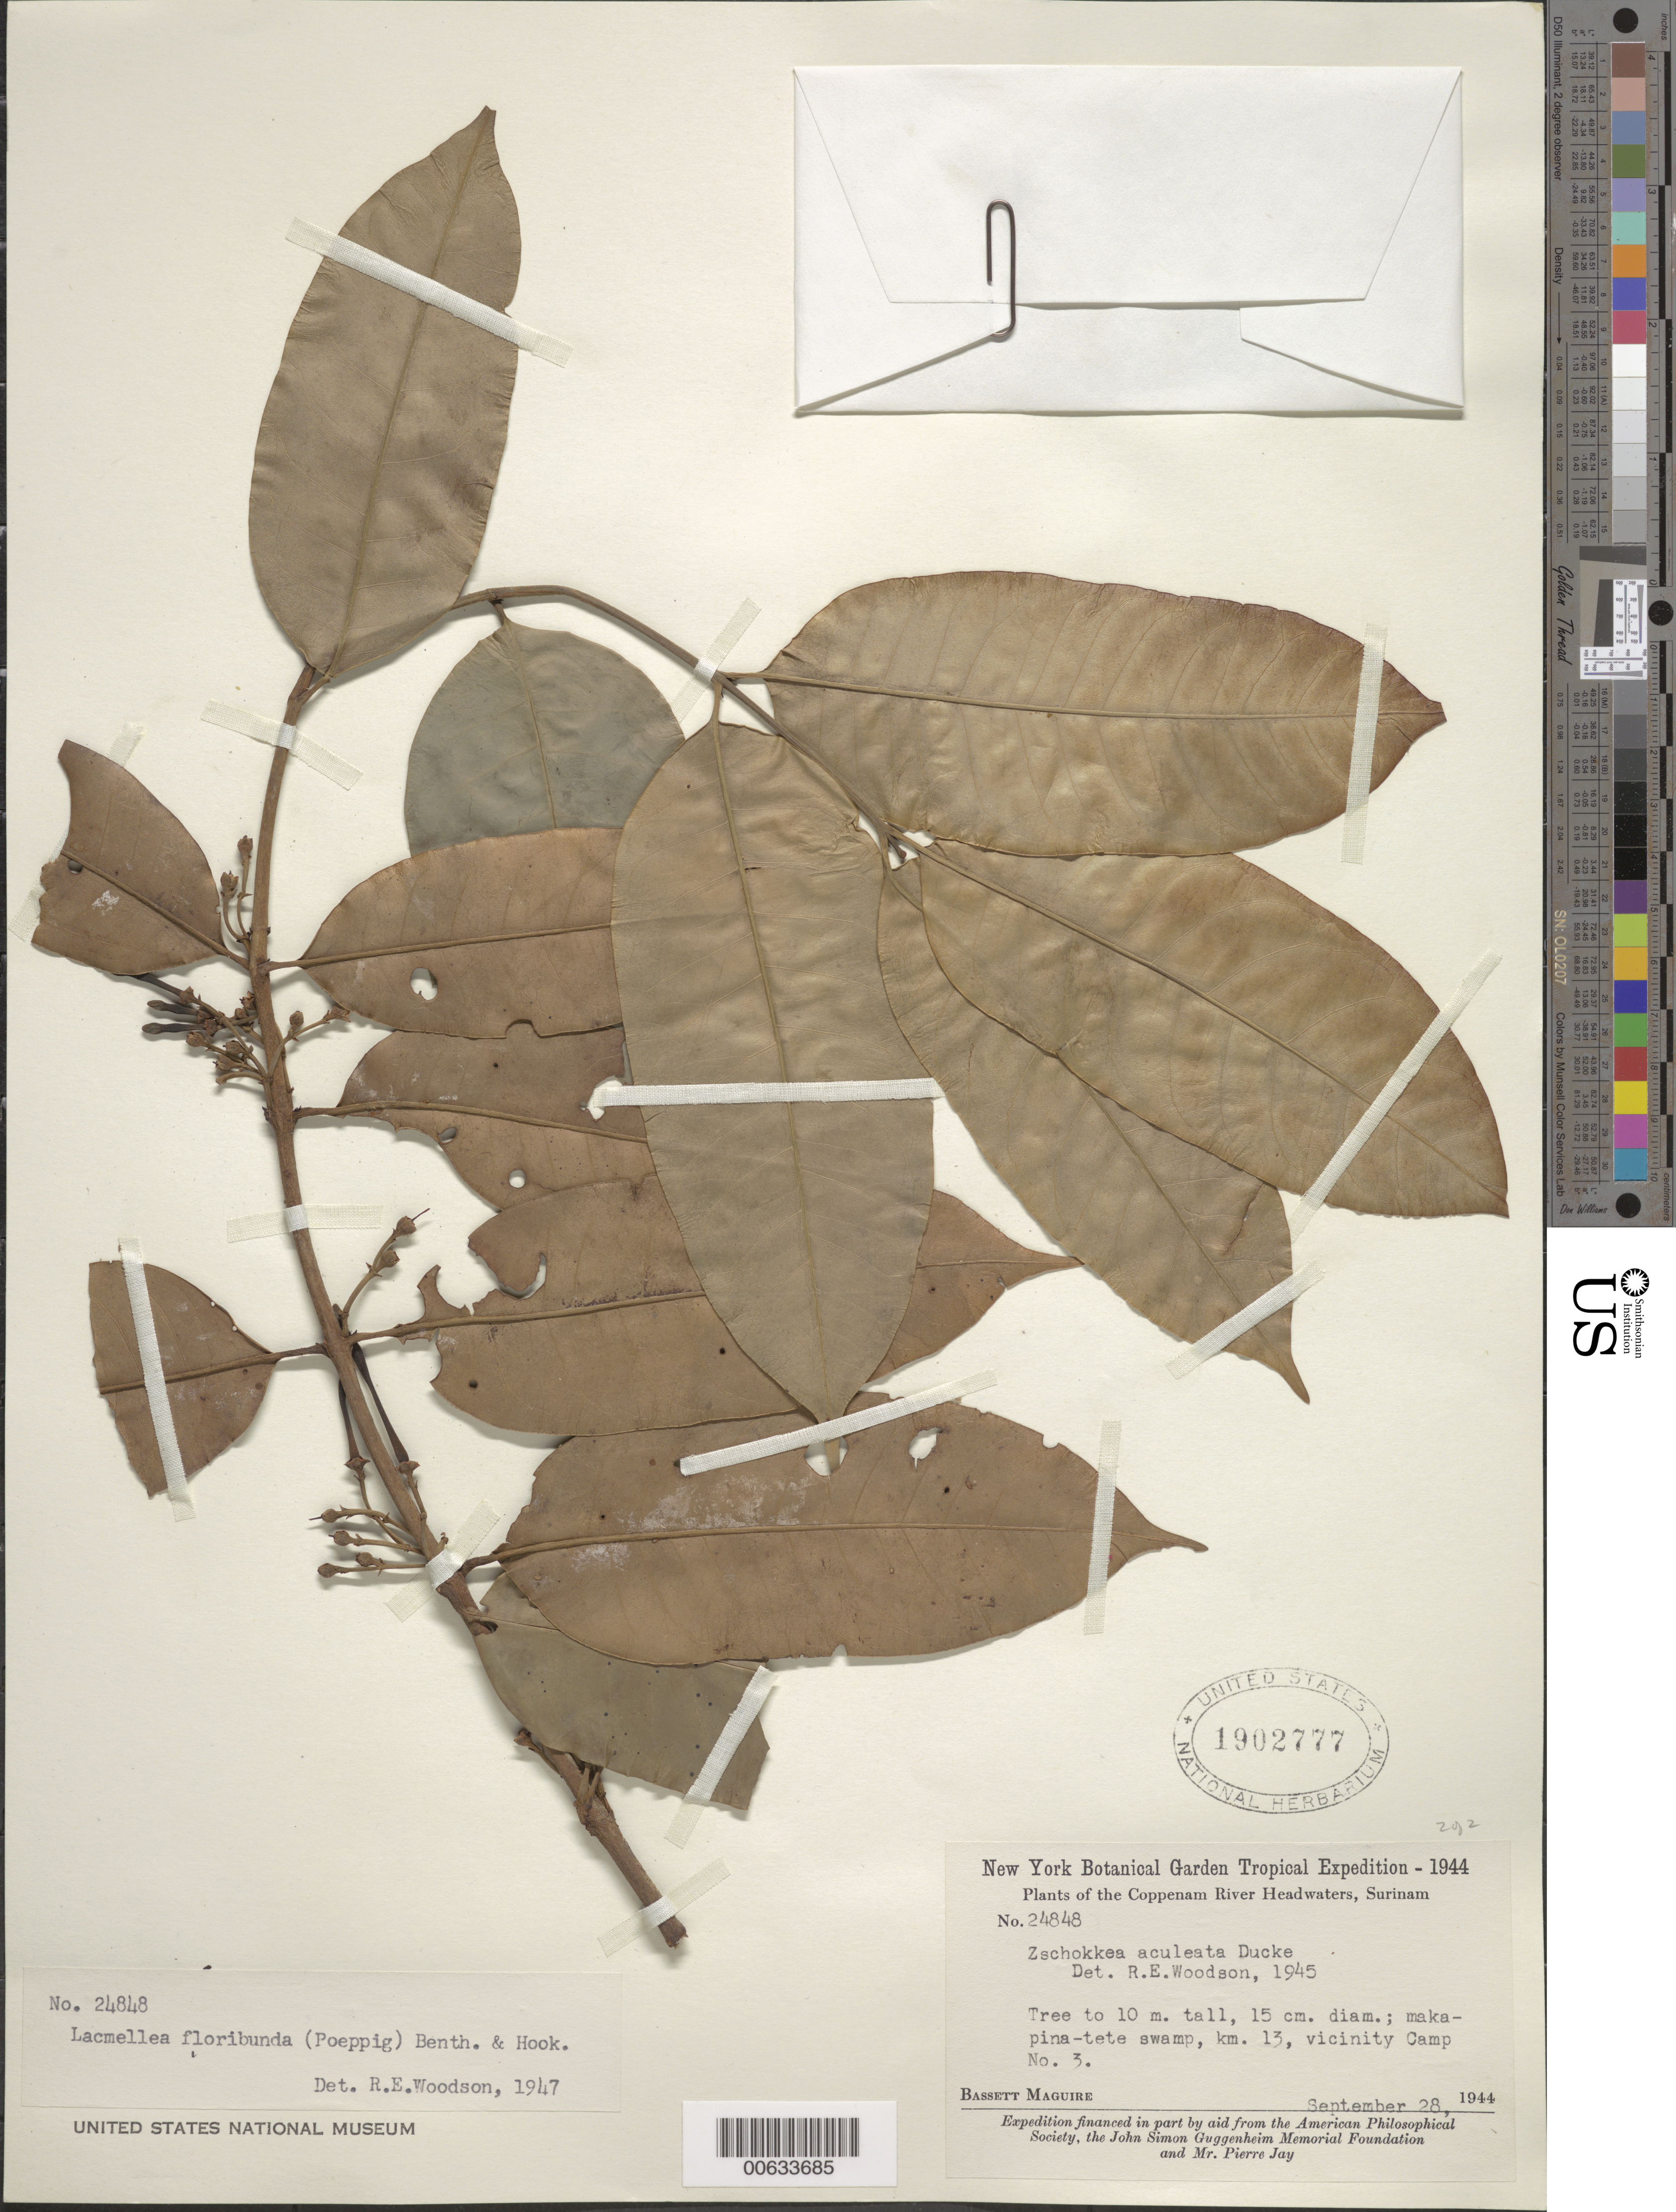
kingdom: Plantae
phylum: Tracheophyta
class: Magnoliopsida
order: Gentianales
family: Apocynaceae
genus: Lacmellea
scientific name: Lacmellea floribunda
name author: (Poepp.) Benth. & Hook. f.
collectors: B. Maguire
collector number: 24848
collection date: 1944-09-28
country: Suriname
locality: The Coppenam River Headwaters, Surinam. km. 13, vicinity Camp No. 3.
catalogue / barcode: US 1902777